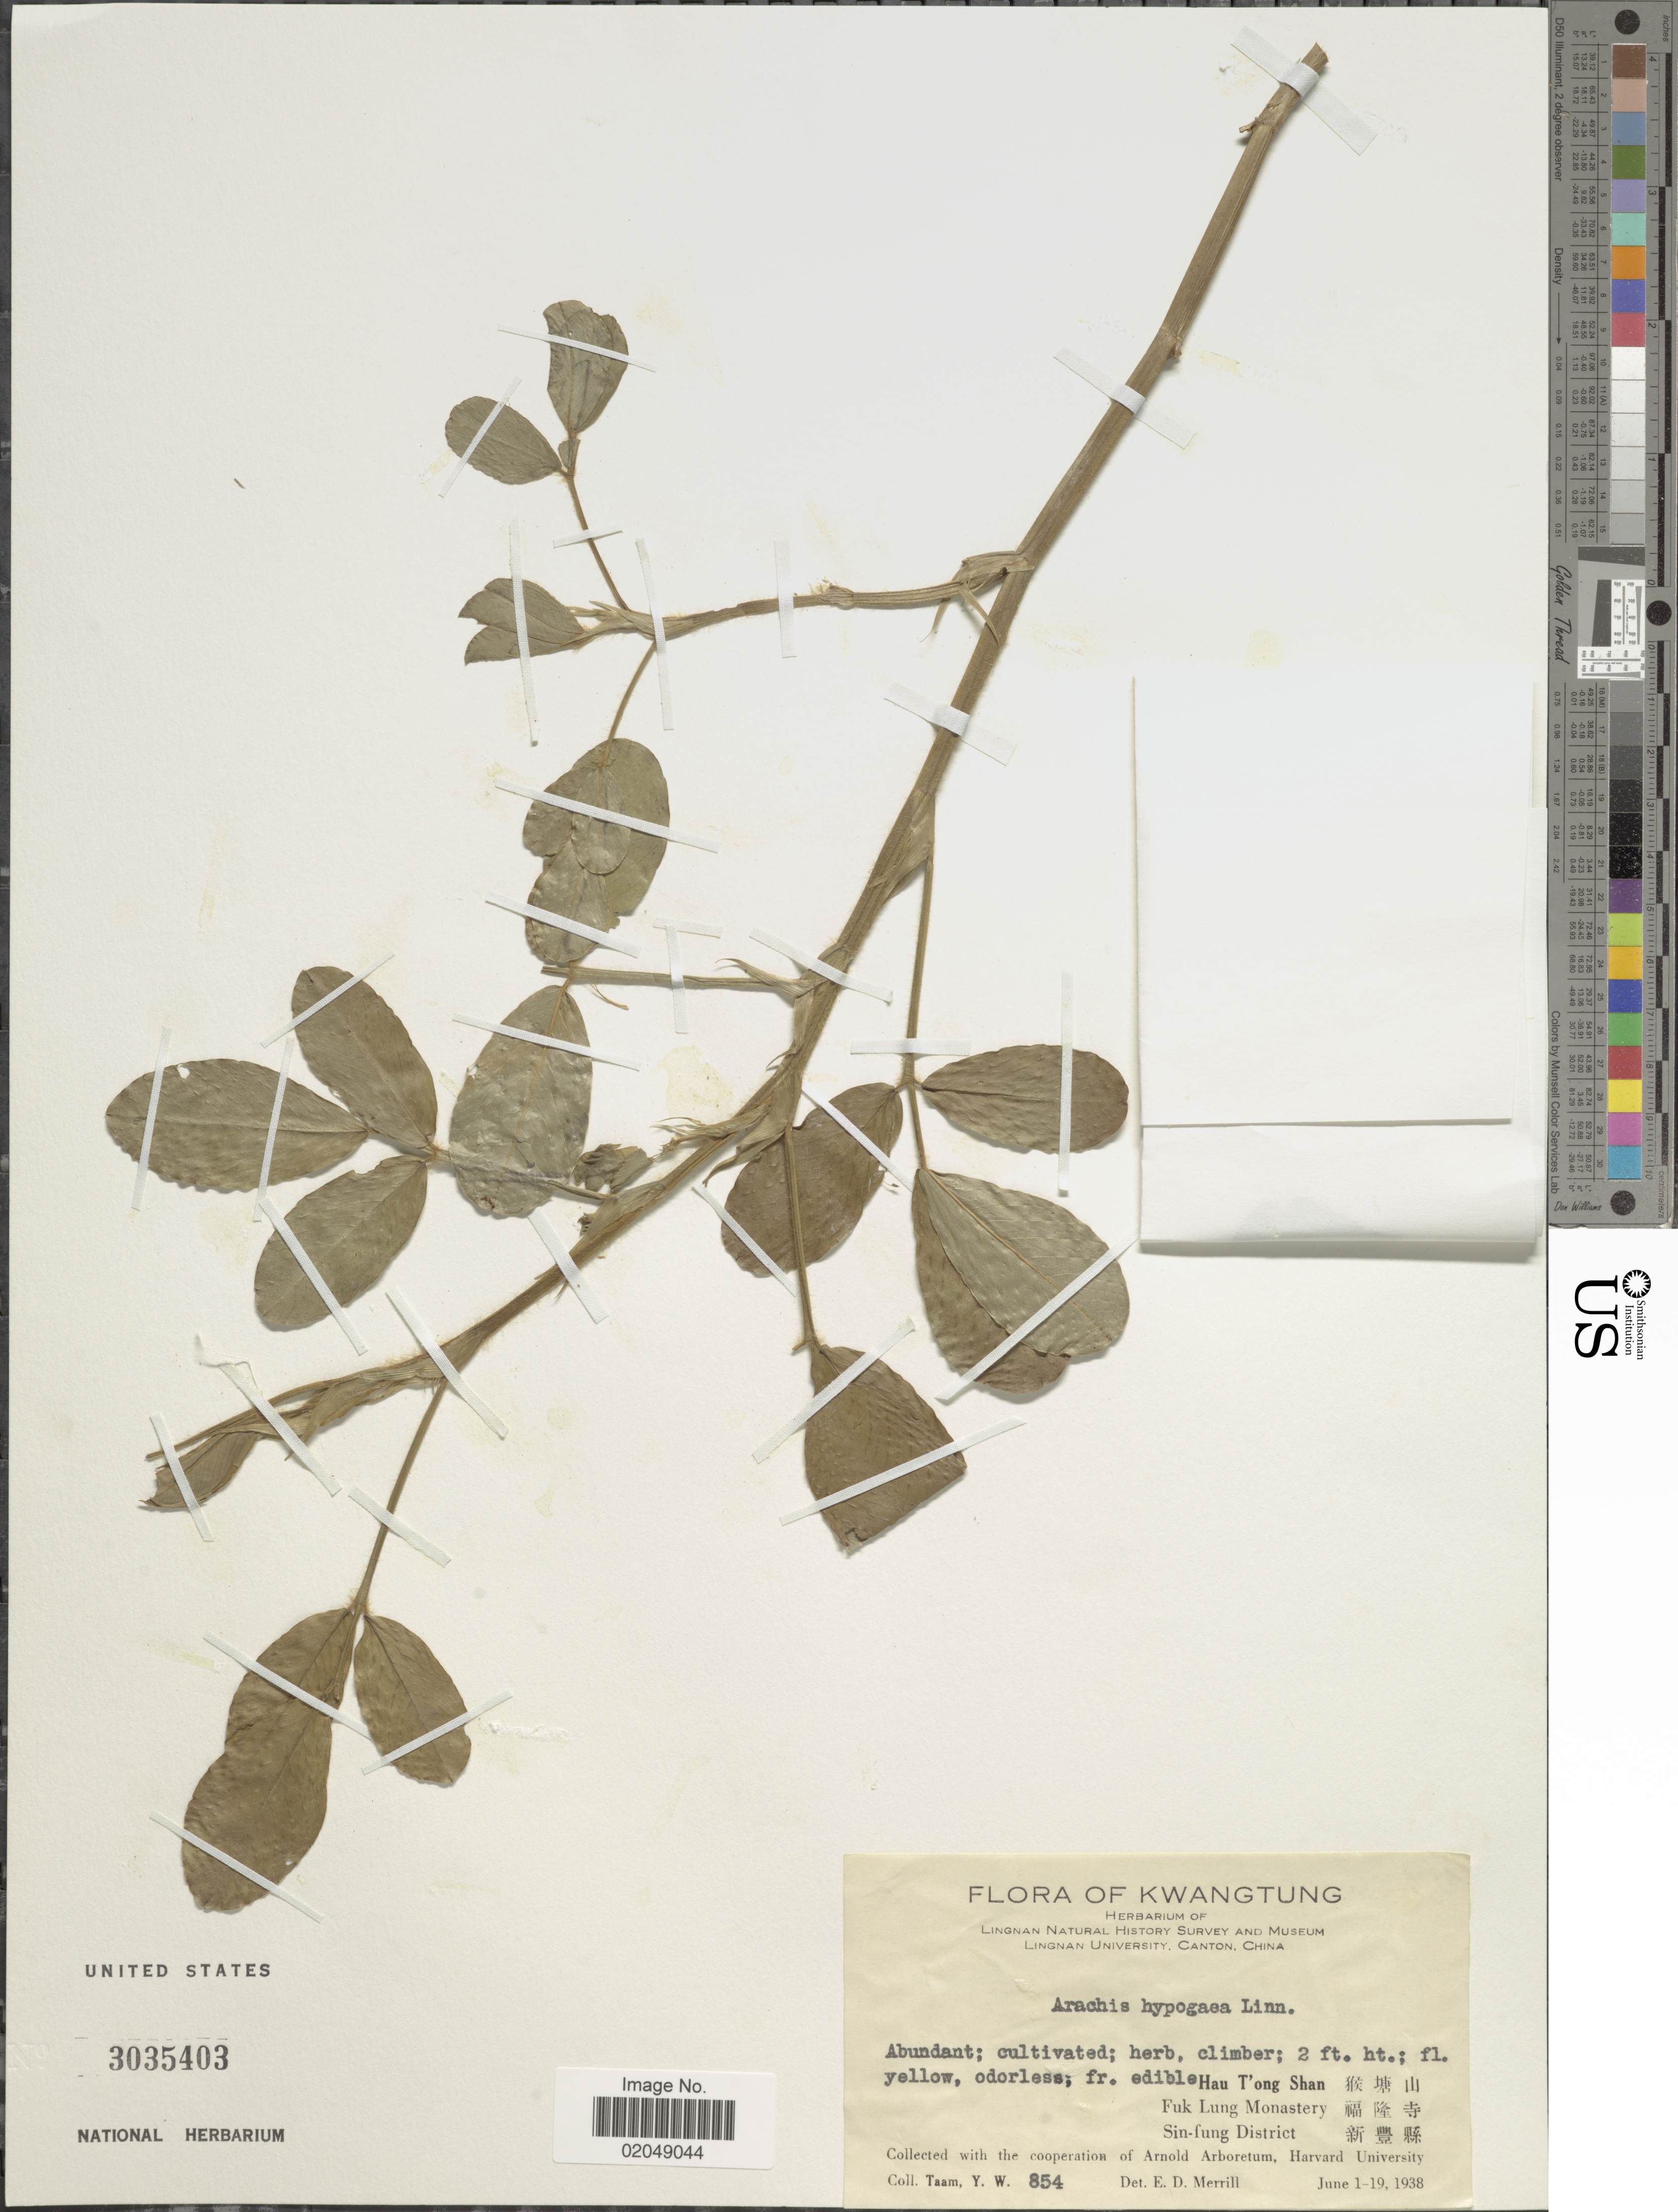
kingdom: Plantae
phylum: Tracheophyta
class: Magnoliopsida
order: Fabales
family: Fabaceae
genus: Arachis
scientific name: Arachis hypogaea subsp. hypogaea var. hirsuta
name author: Köhler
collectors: Y. W. Taam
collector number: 854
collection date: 1938-06-01/1938-06-19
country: China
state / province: Guangdong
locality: Kwangtung, Hau T'ong Shan, Fuk Lung Monastery, Sin-fung District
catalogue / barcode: US 3035403